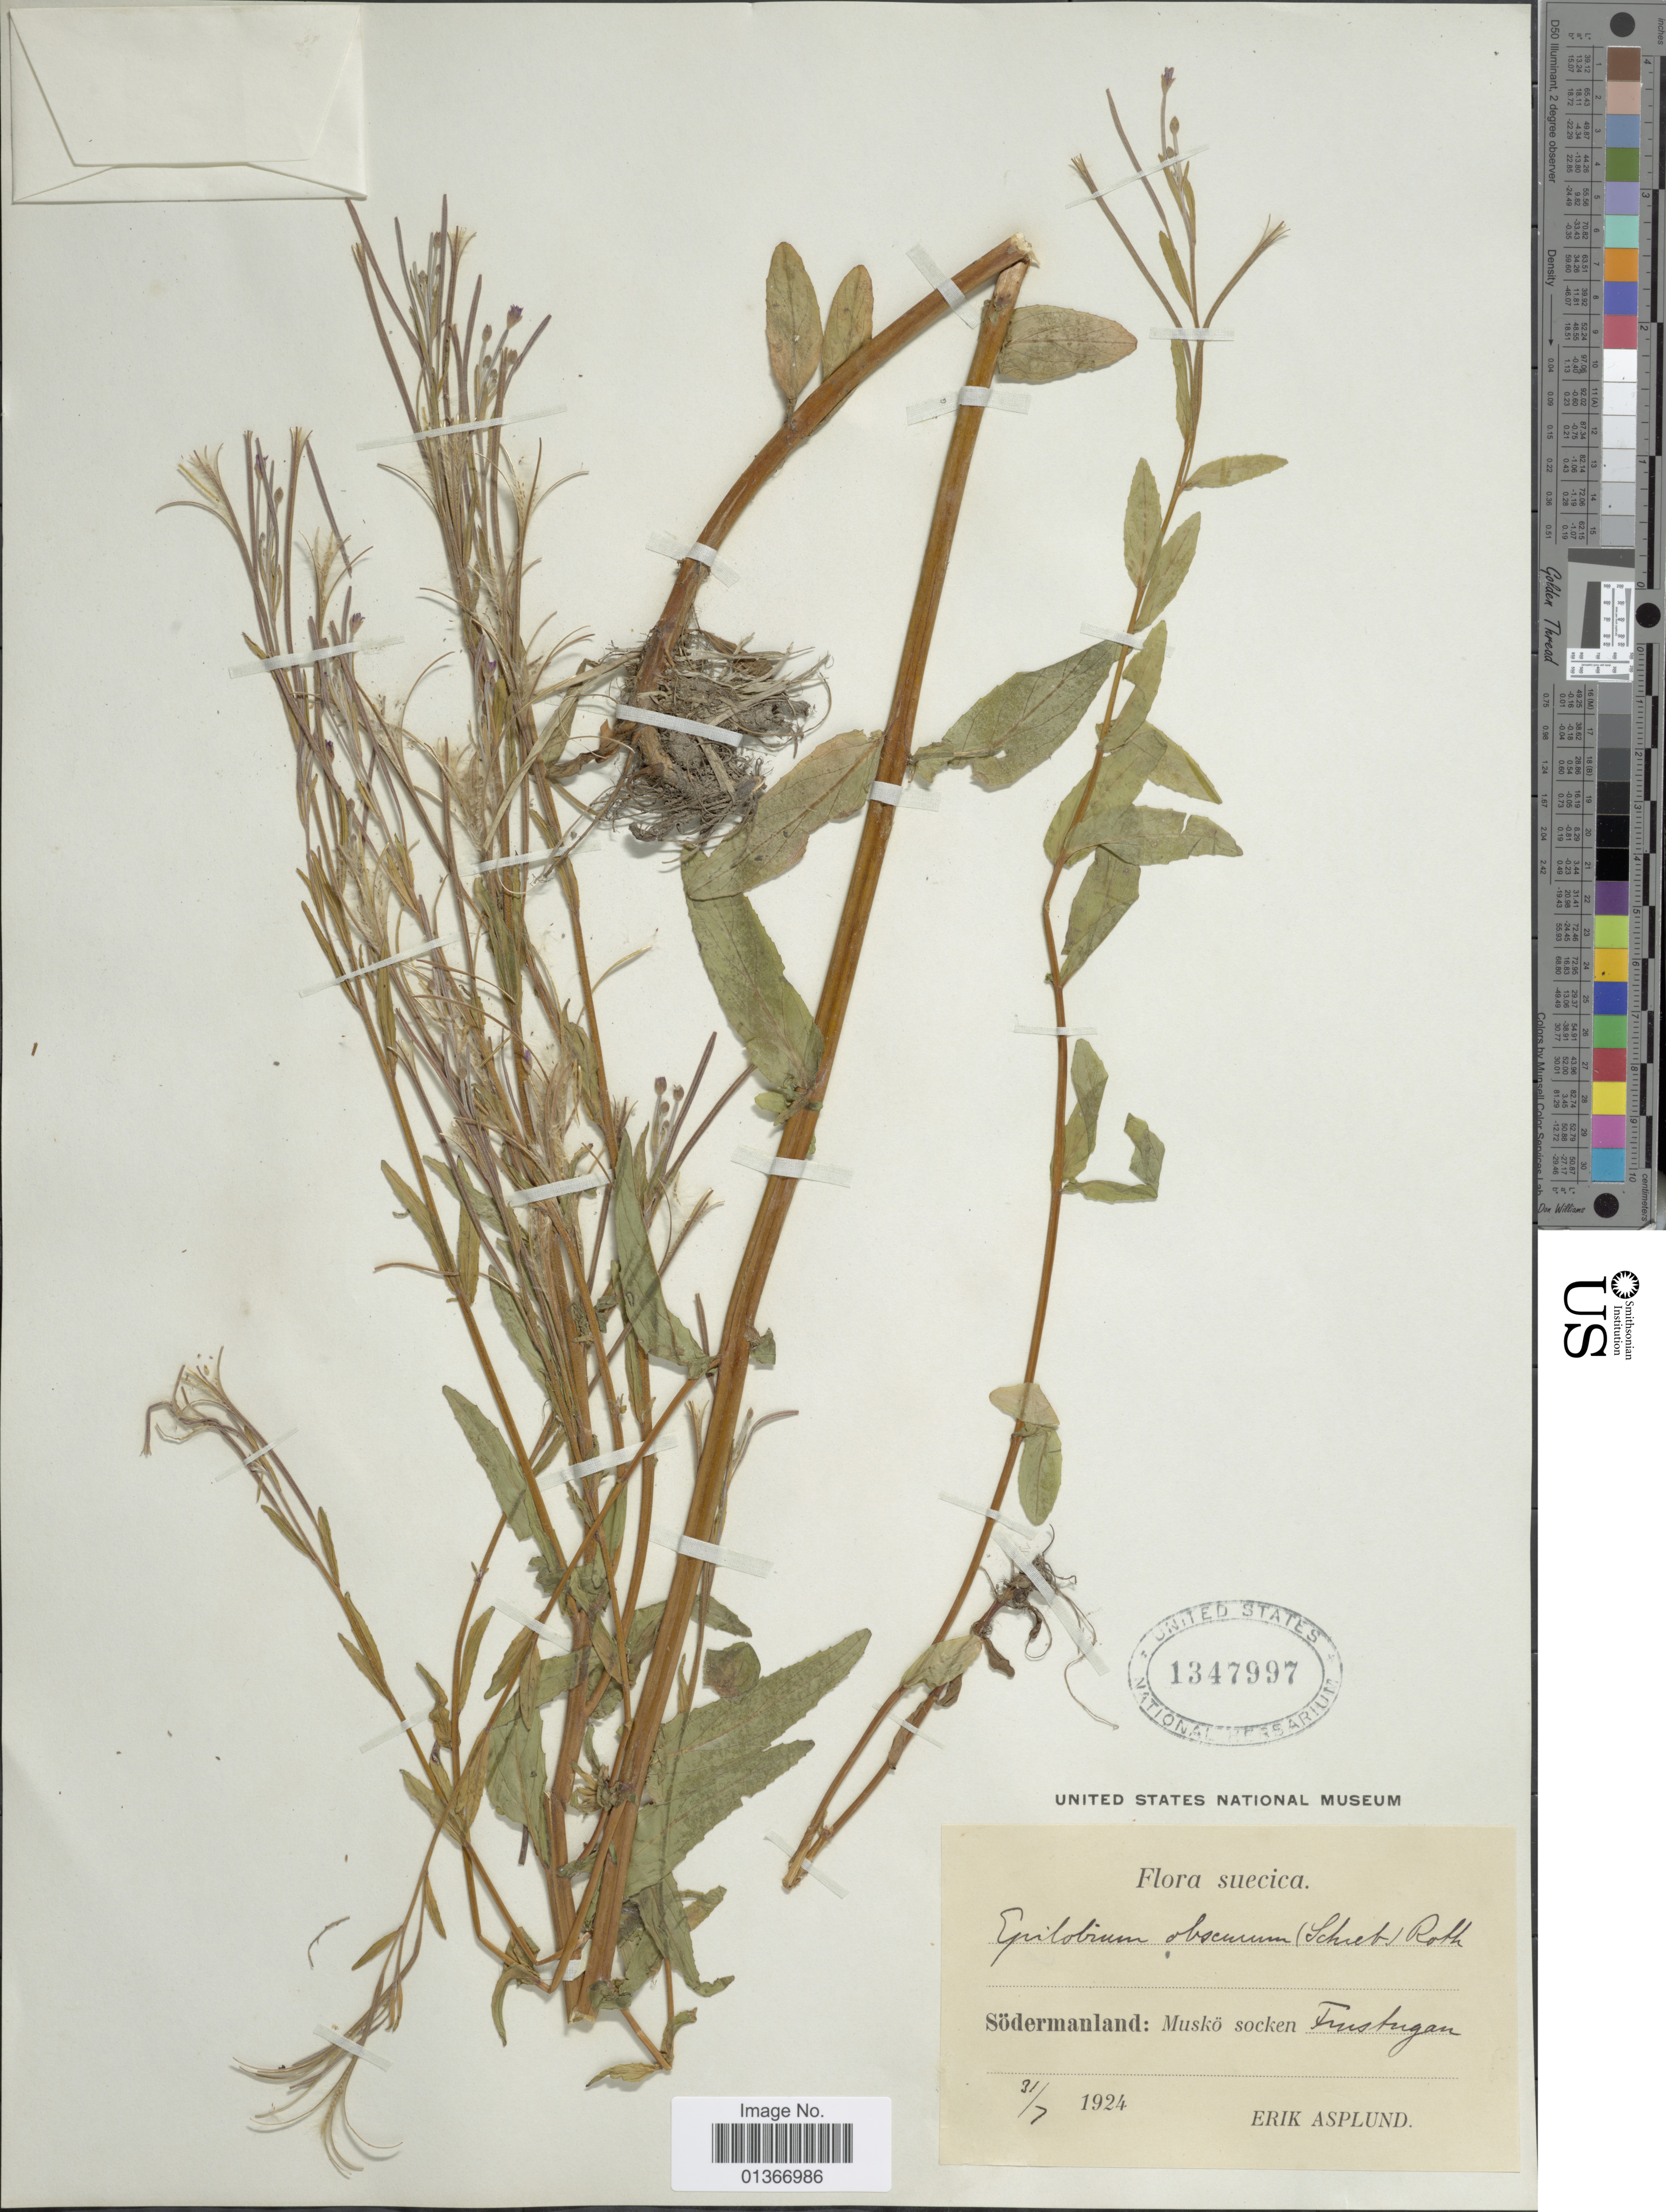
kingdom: Plantae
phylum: Tracheophyta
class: Magnoliopsida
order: Myrtales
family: Onagraceae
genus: Epilobium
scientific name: Epilobium obscurum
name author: Schreb.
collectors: E. Asplund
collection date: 1924-07-31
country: Sweden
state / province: Sodermanland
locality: Muskö socken, Frustugan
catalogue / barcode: US 1347997